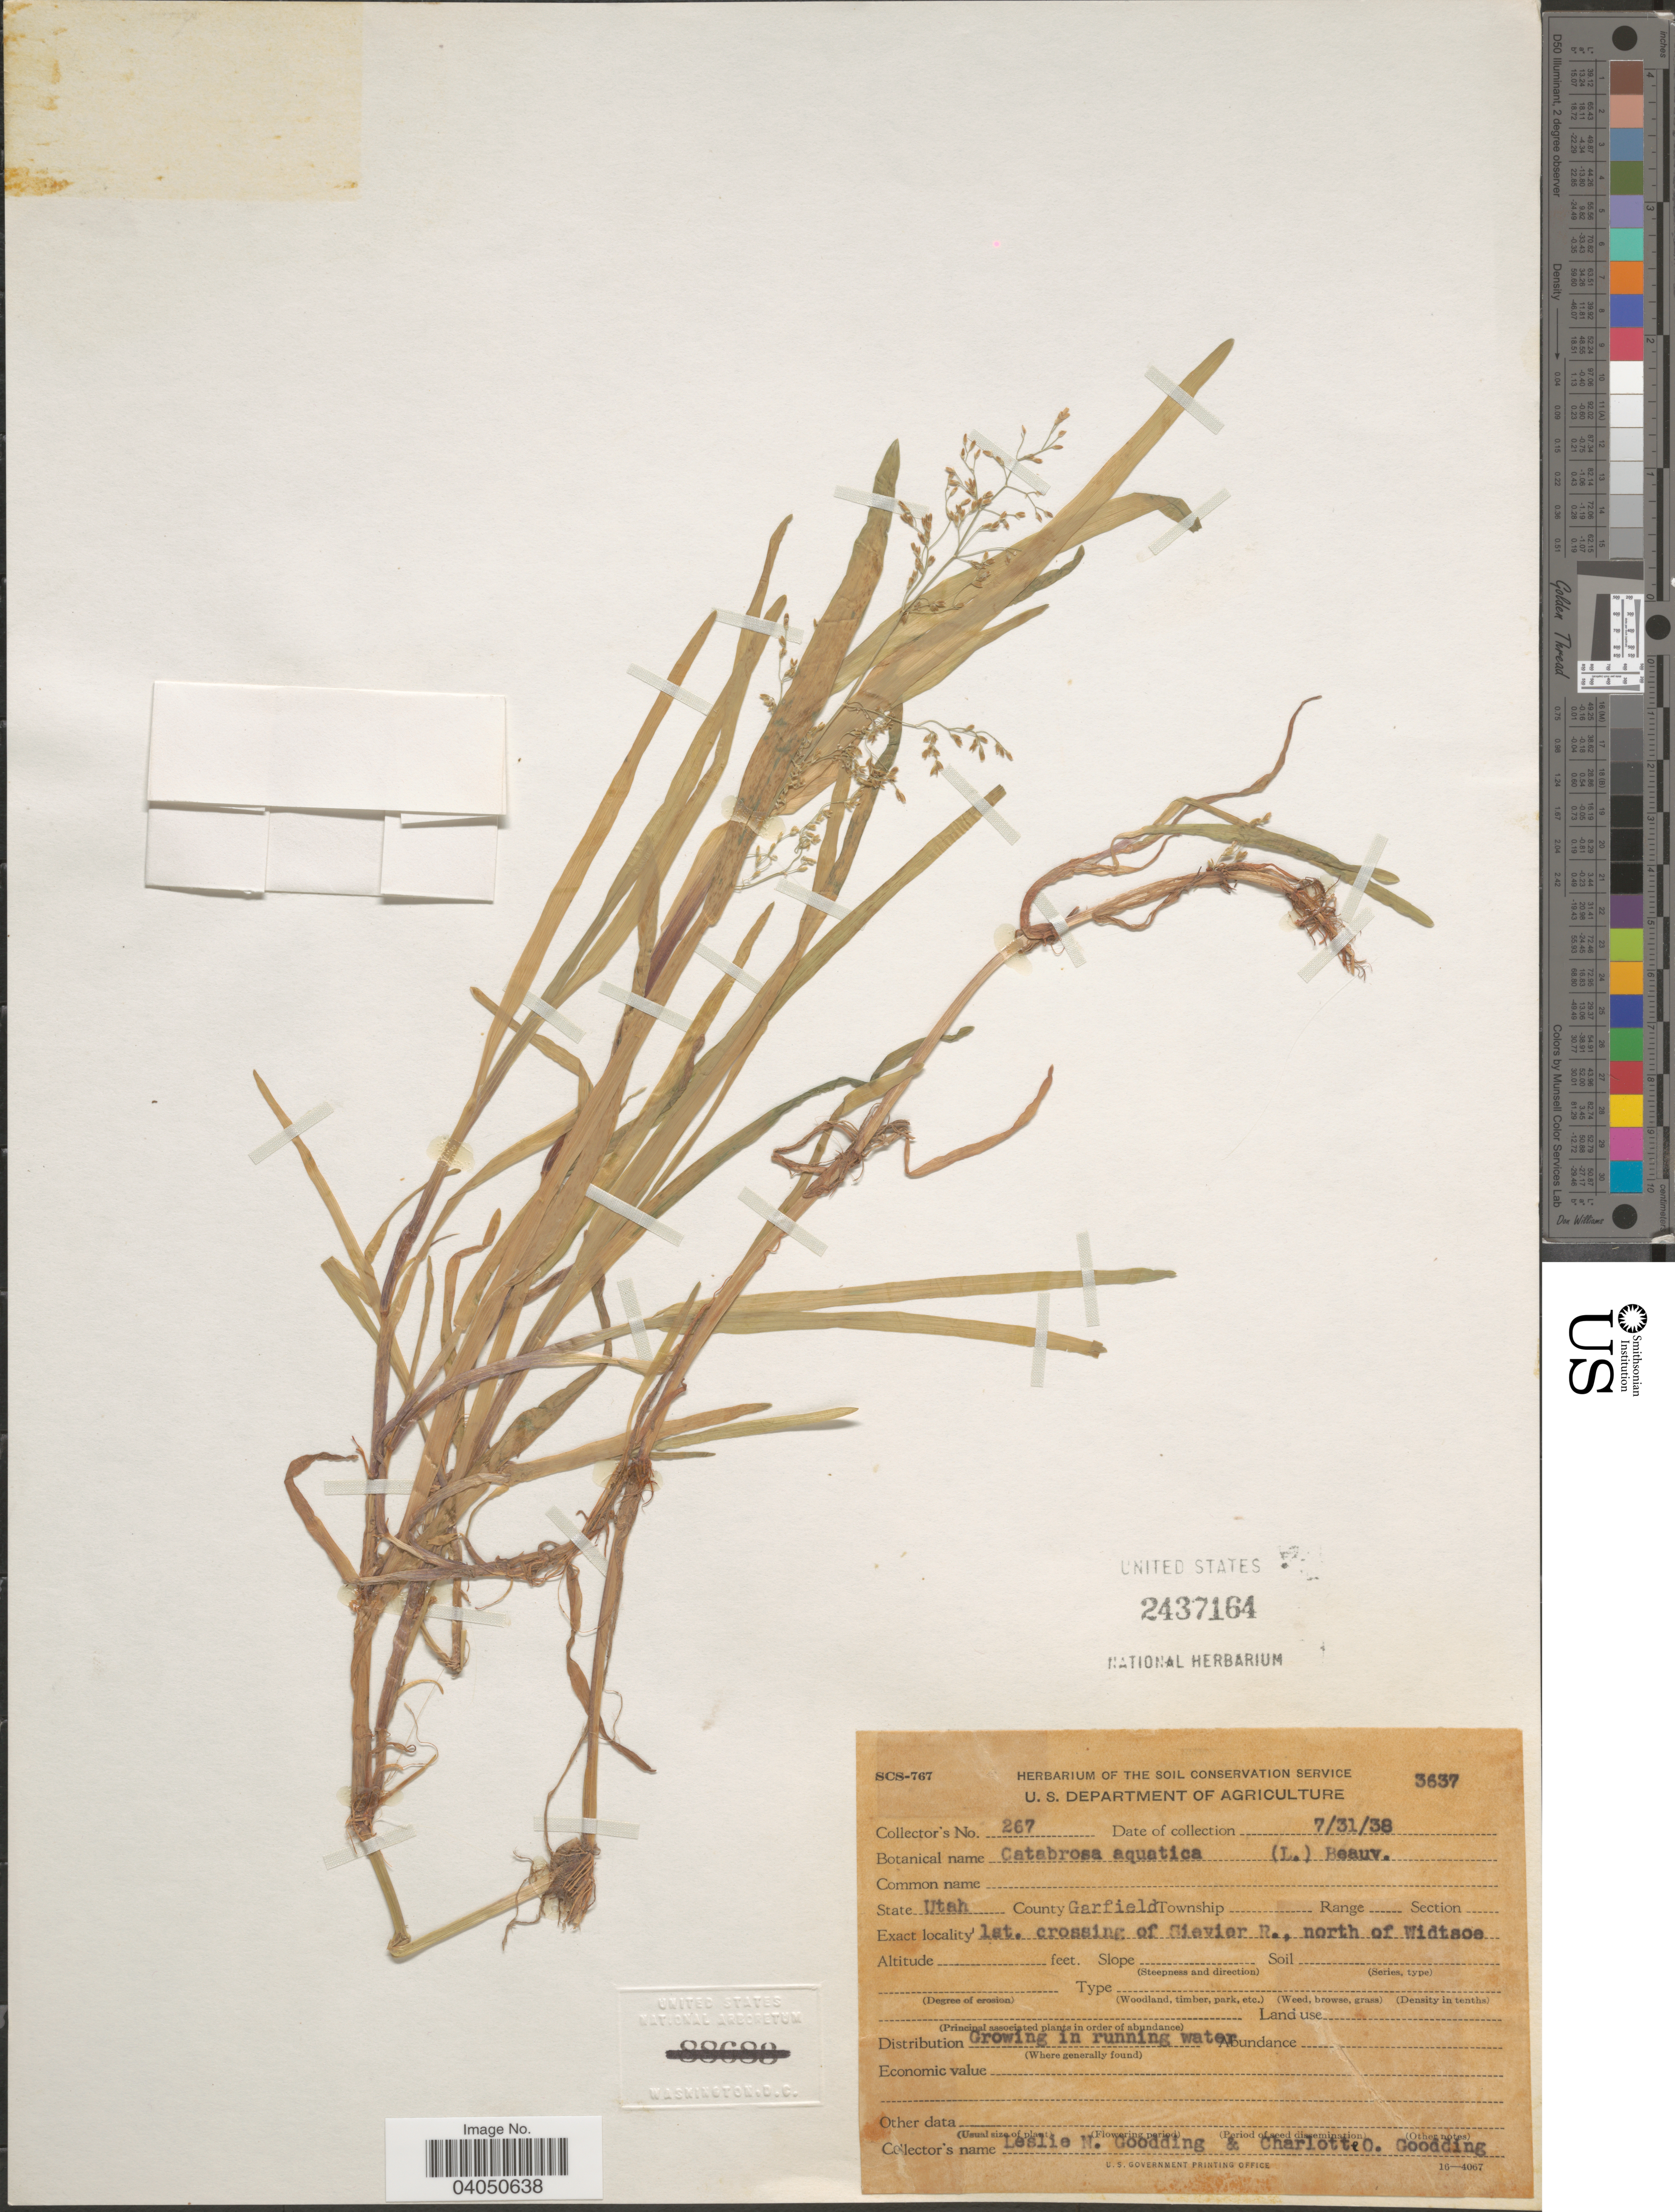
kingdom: Plantae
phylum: Tracheophyta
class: Liliopsida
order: Poales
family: Poaceae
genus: Catabrosa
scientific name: Catabrosa aquatica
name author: (L.) P. Beauv.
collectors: L. N. Goodding & C. Goodding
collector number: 267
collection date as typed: Transcribed d/m/y: 31/7/38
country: United States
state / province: Utah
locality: County Garfield. 1st. crossing of Sievier R., north of Widtsoe.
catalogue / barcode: US 2437164